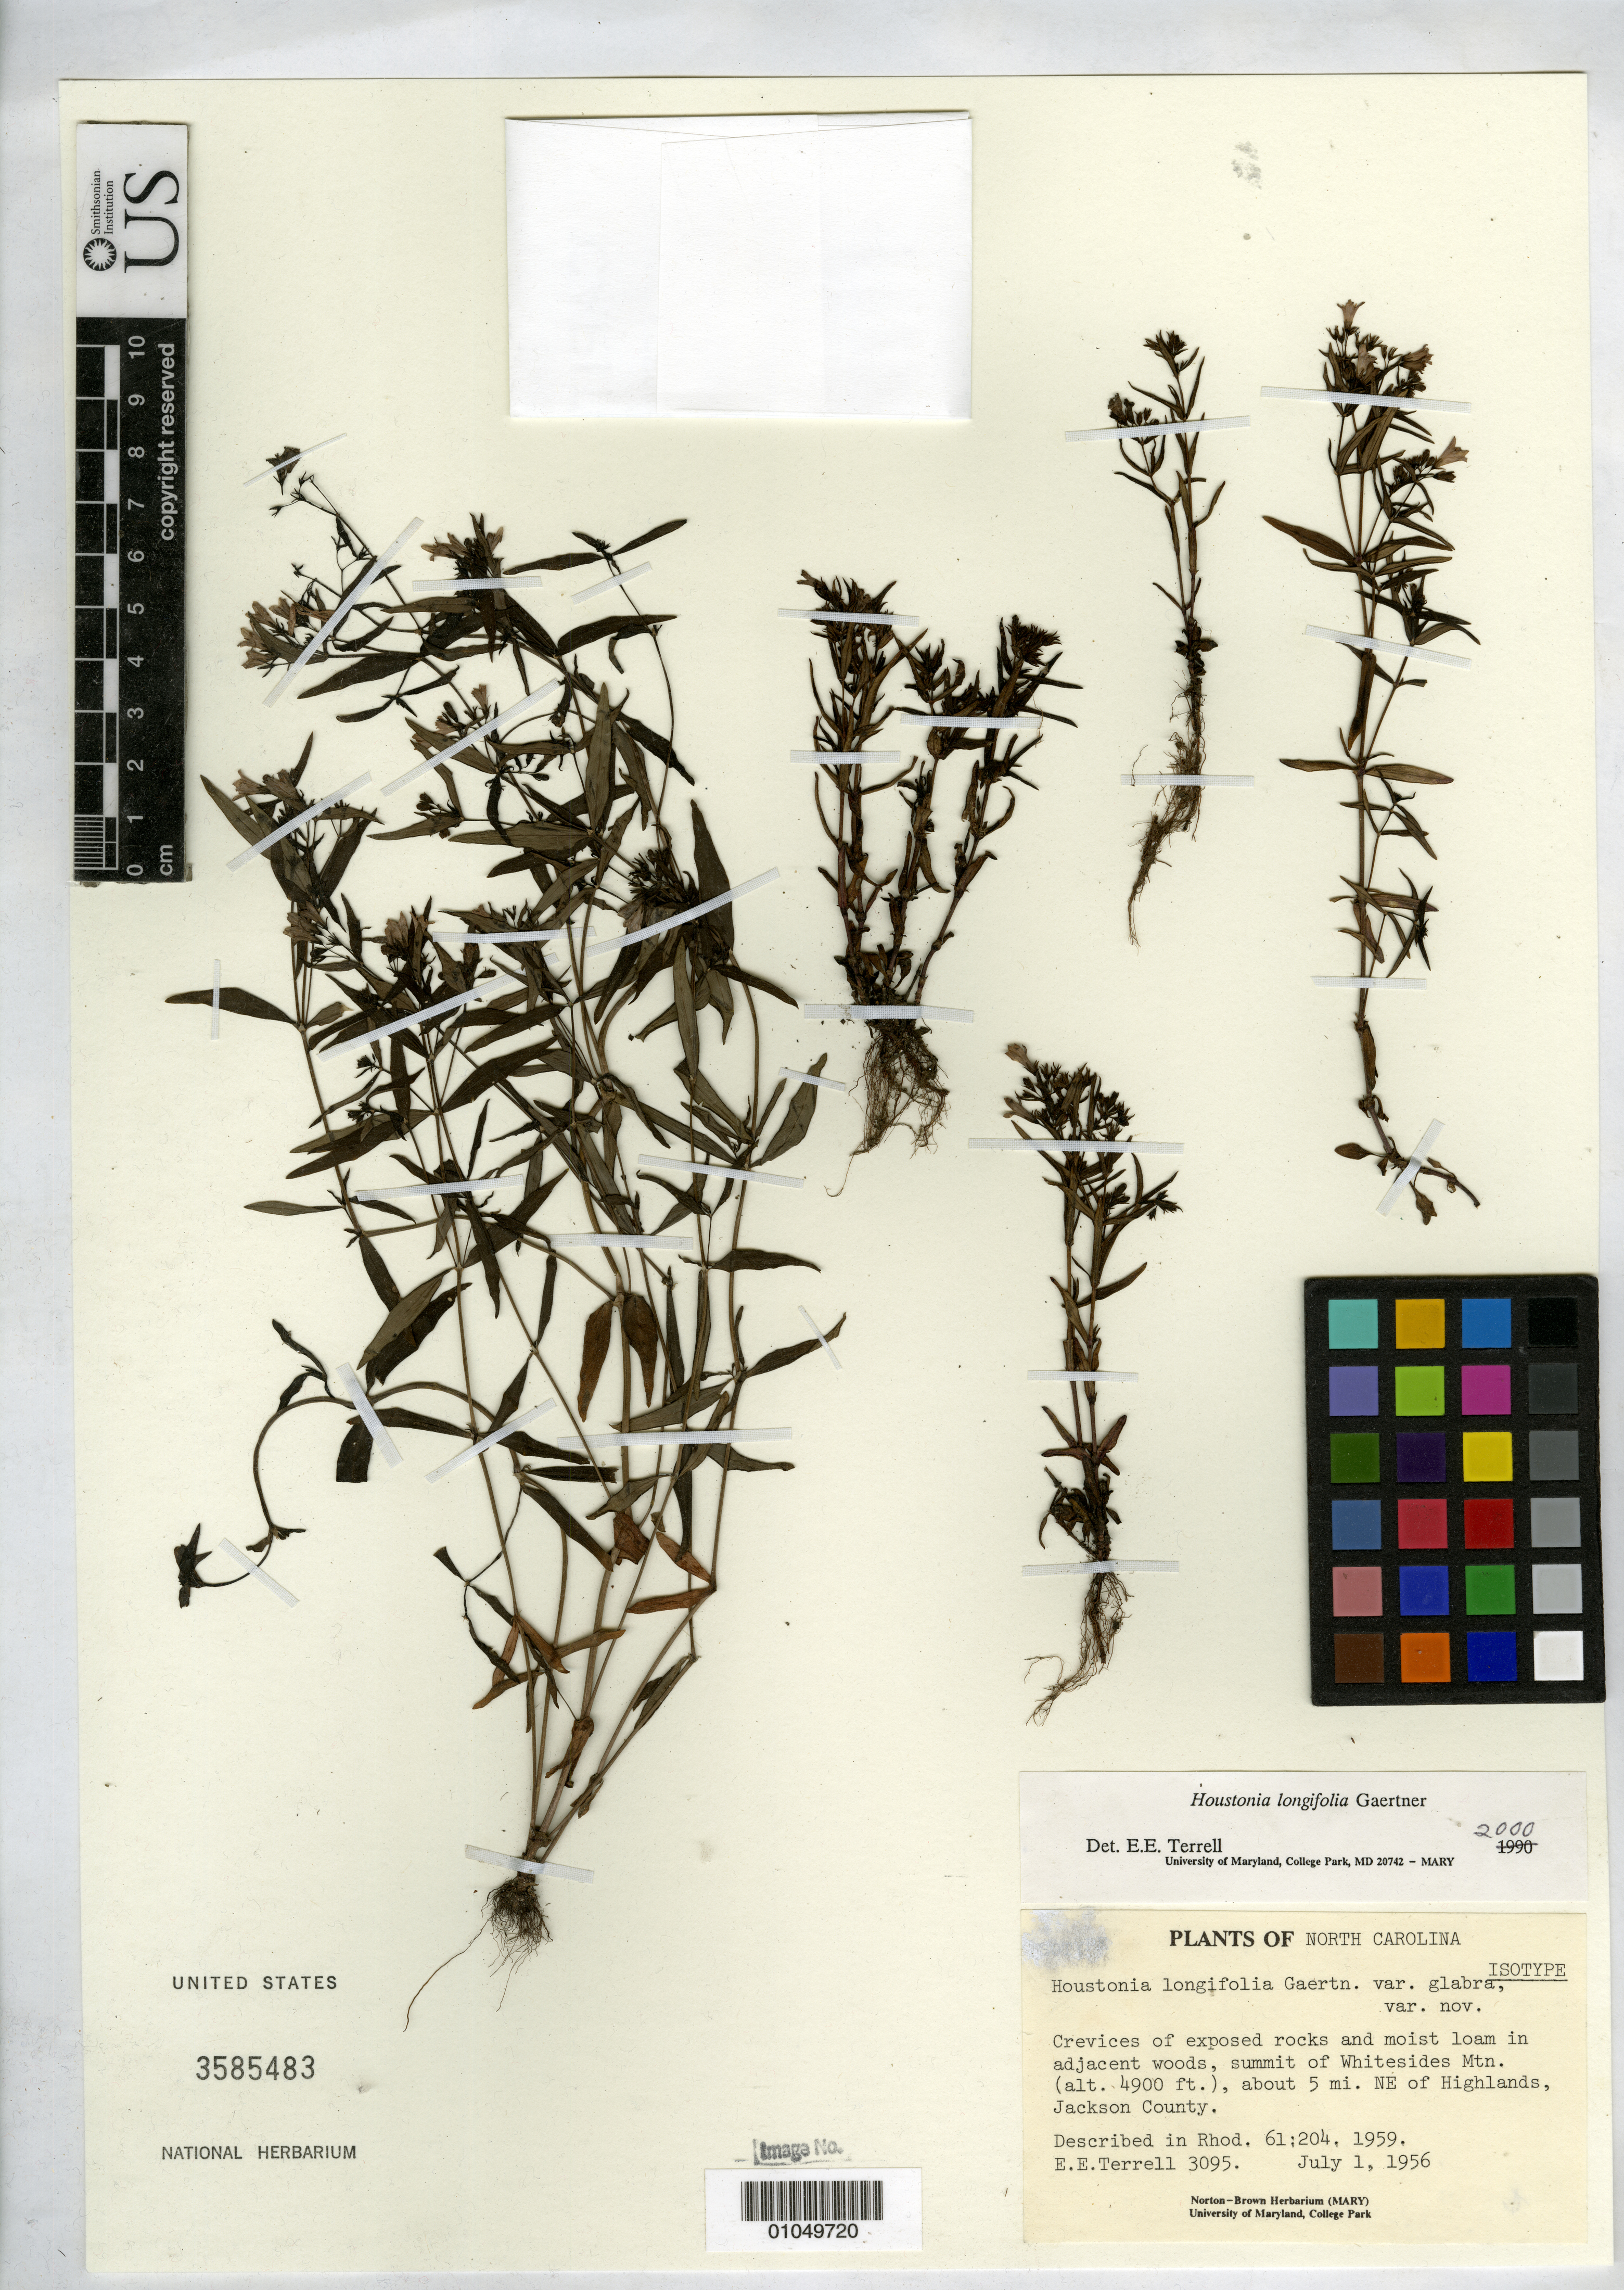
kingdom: Plantae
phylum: Tracheophyta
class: Magnoliopsida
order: Gentianales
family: Rubiaceae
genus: Houstonia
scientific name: Houstonia longifolia var. glabra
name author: Terrell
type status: Isotype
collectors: E. E. Terrell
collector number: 3095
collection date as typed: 01 Jul 1956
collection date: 1956-07-01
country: United States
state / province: North Carolina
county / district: Jackson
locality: Summit of Whitesides Mtn., about 5 mi. NE of Highlands, Jackson County.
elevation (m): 1494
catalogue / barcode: US 3585483